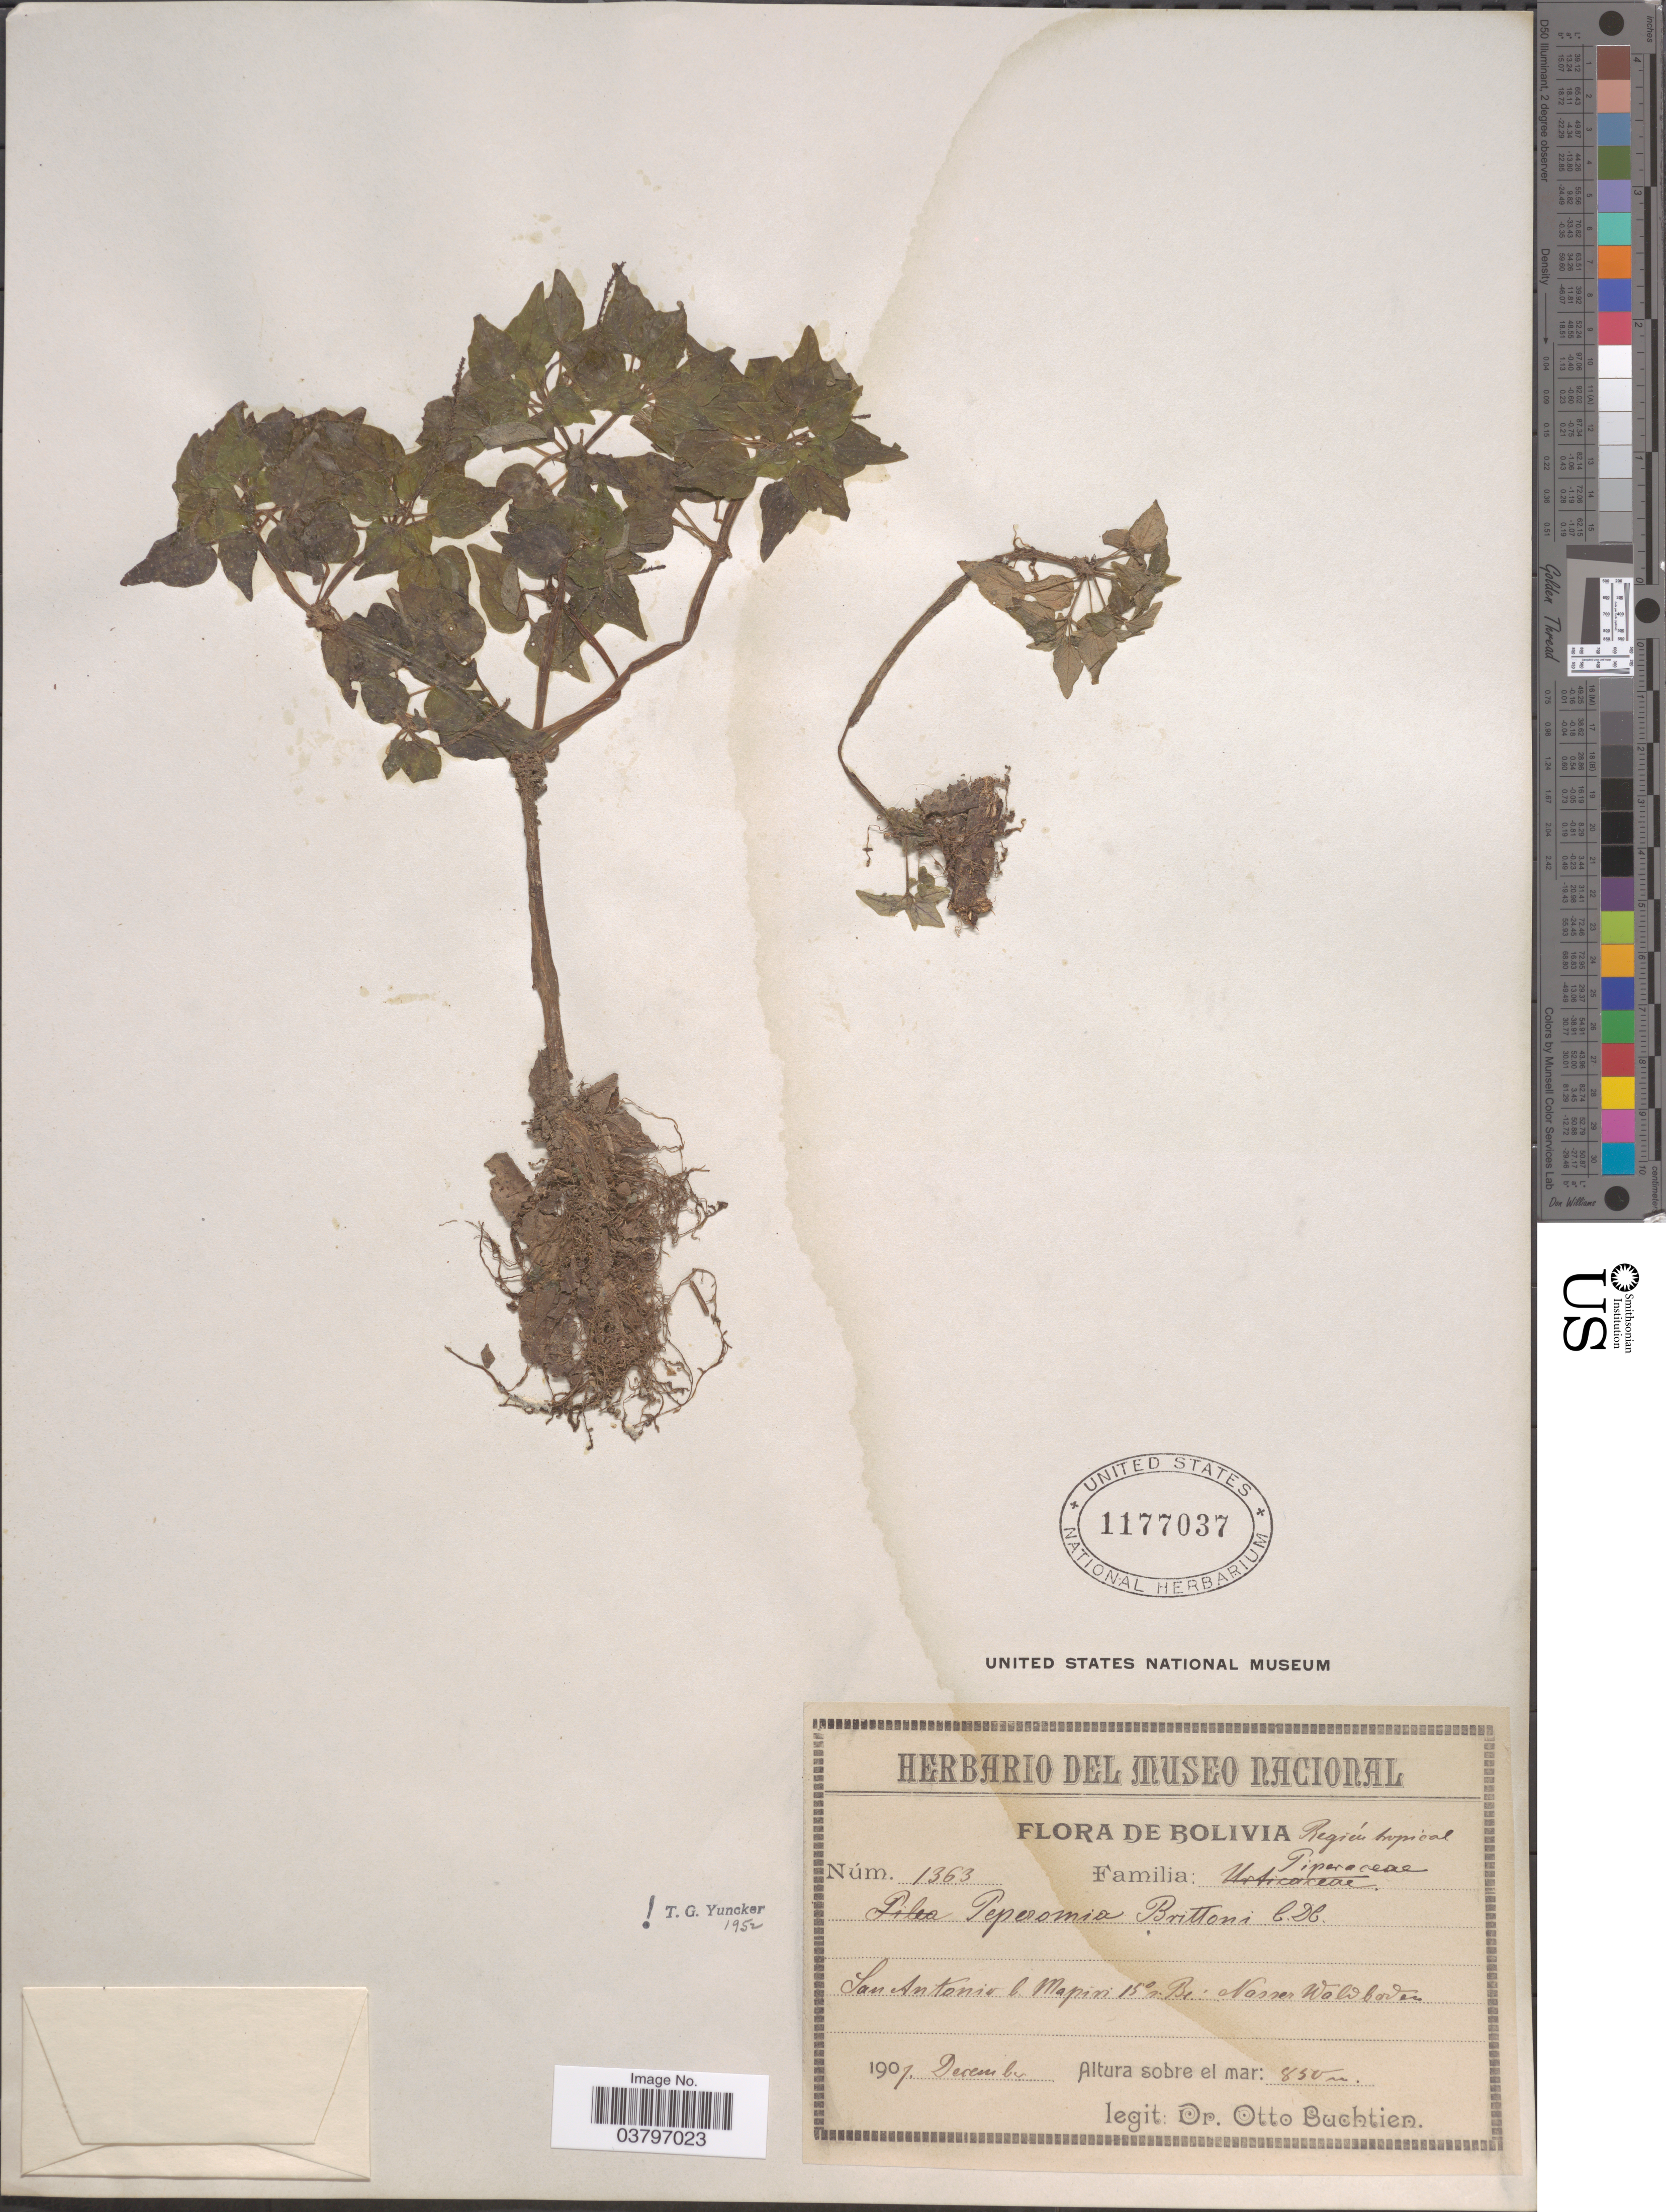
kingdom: Plantae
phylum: Tracheophyta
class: Magnoliopsida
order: Piperales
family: Piperaceae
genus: Peperomia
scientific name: Peperomia brittonii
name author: C. DC.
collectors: O. Buchtien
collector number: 1363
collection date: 1907-12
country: Bolivia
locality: Región tropical. San Antonio b. Mapiri 15° s. Br.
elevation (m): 850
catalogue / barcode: US 1177037